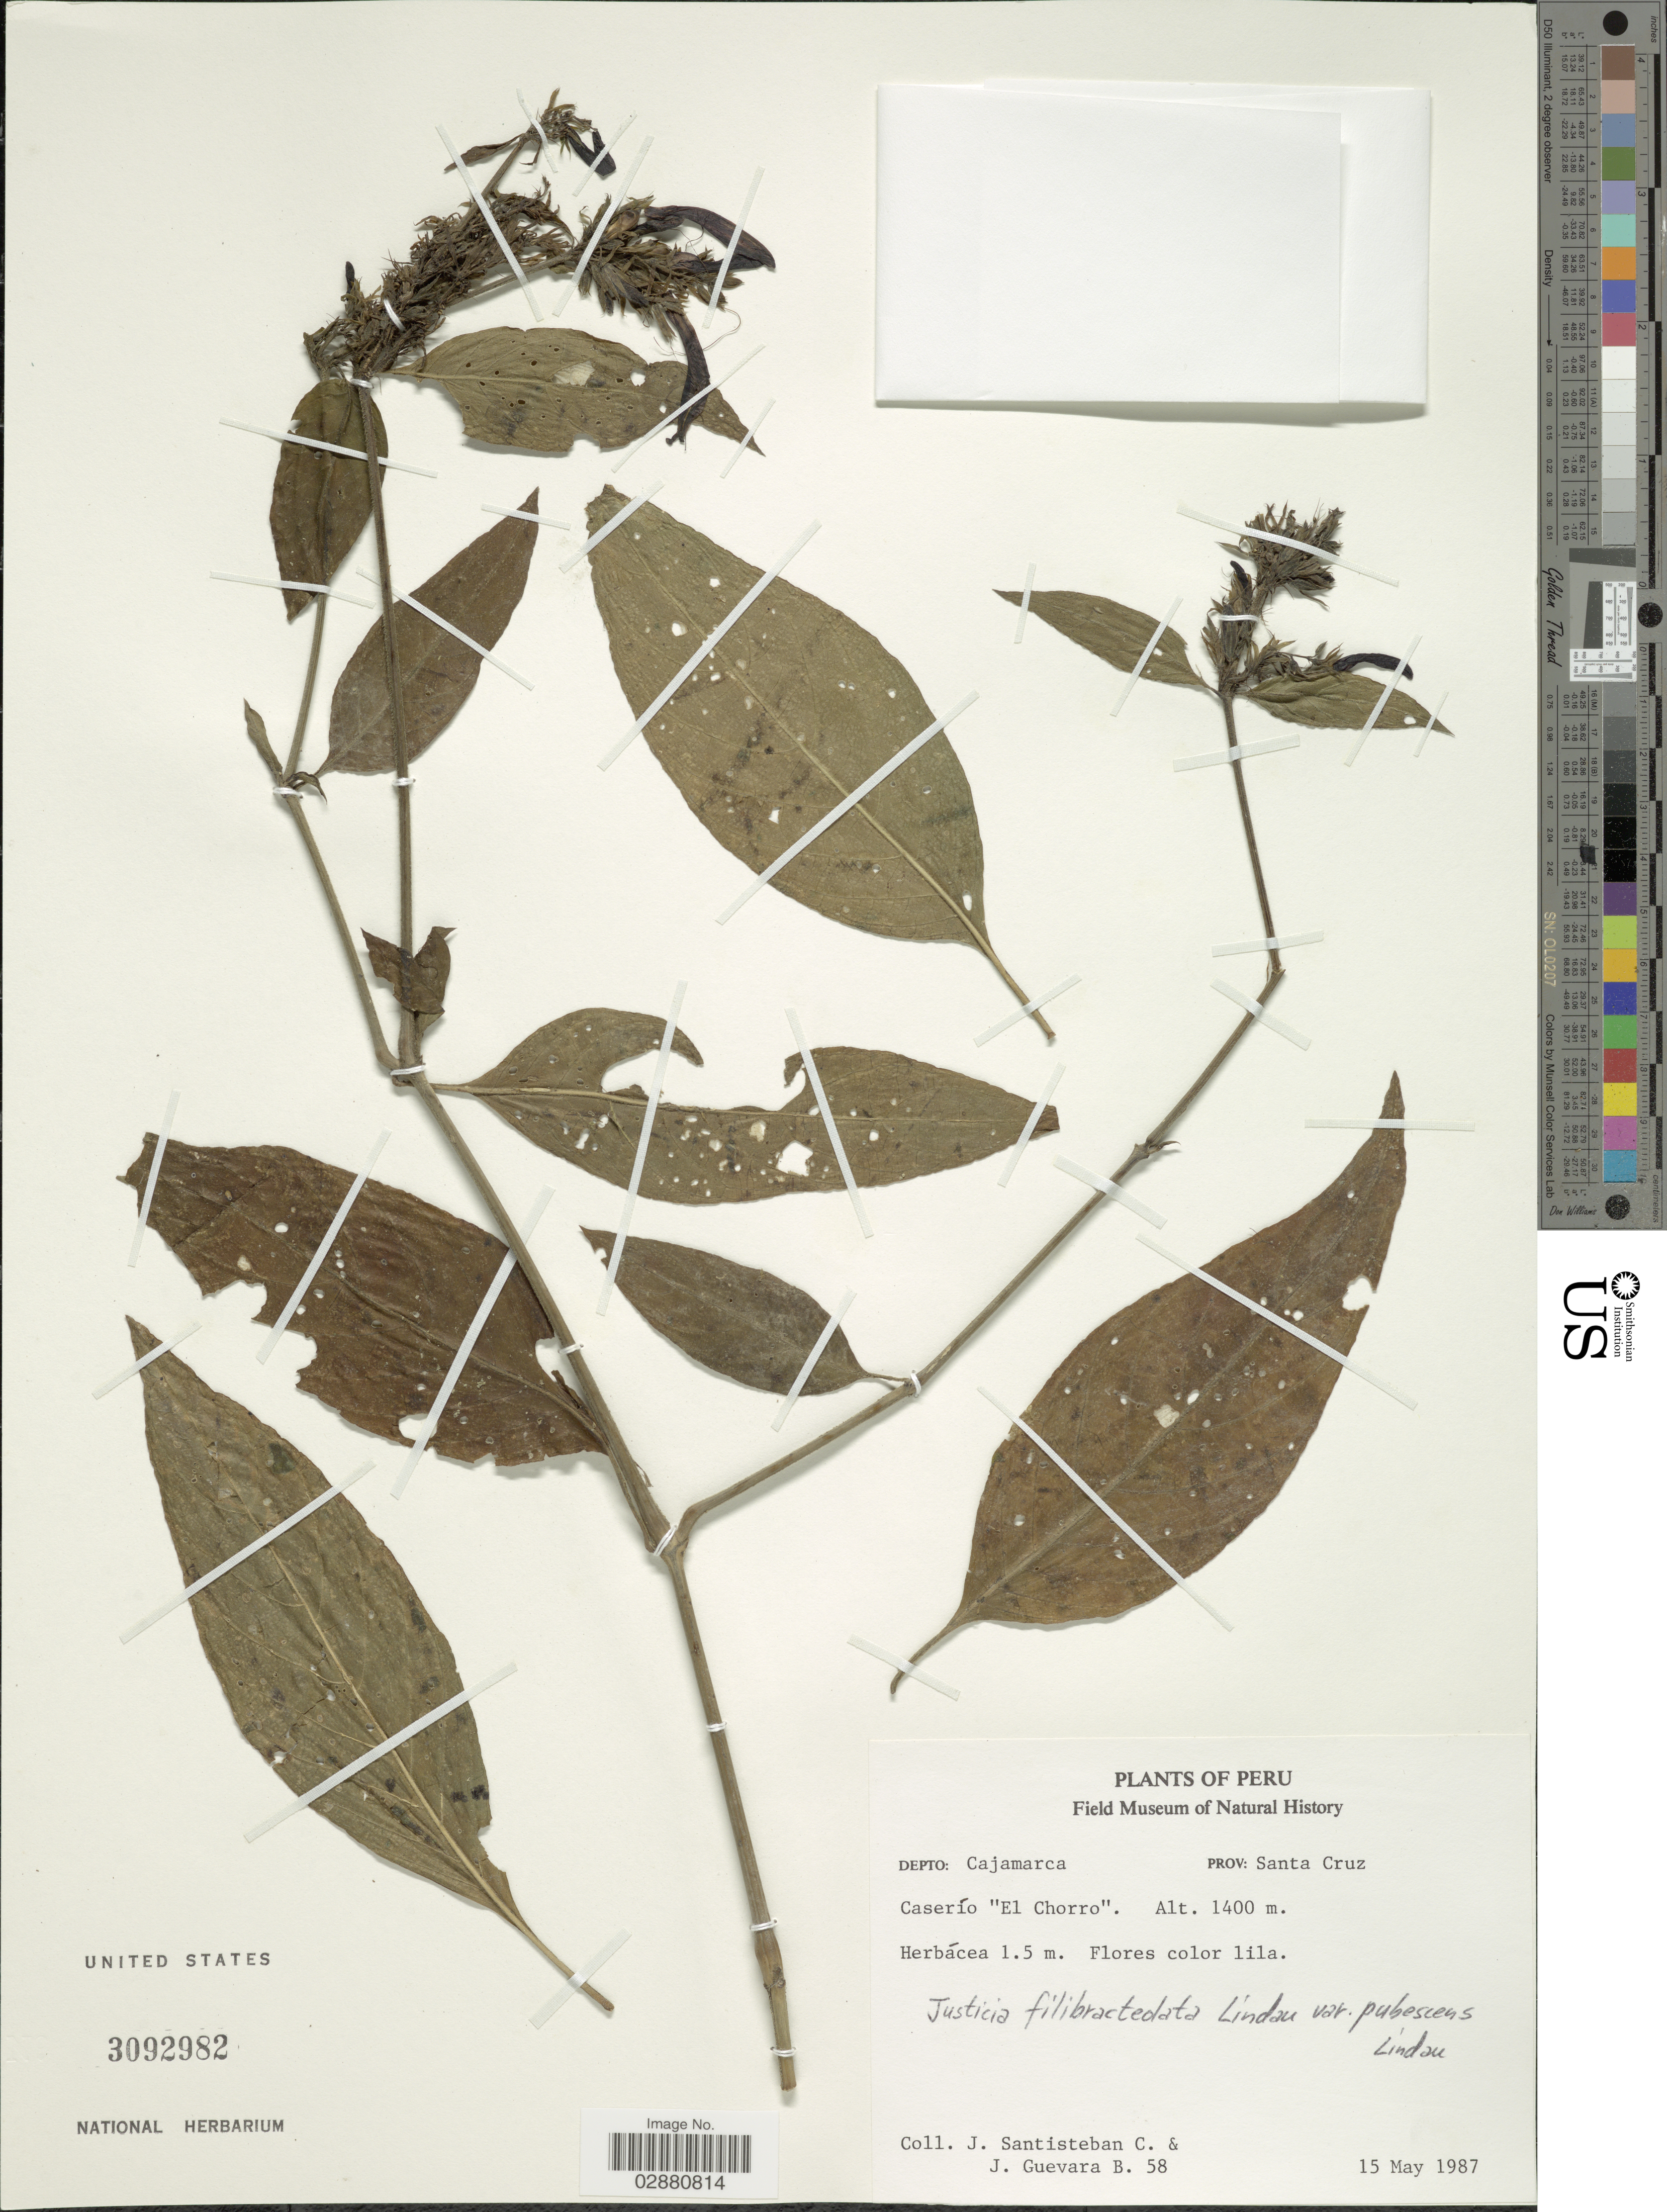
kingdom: Plantae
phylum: Tracheophyta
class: Magnoliopsida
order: Lamiales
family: Acanthaceae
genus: Justicia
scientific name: Justicia secunda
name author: Vahl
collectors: J. Santisteban C. & J. Guevara B.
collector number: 58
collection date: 1987-05-15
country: Peru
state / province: Cajamarca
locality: Depto: Cajamarca. Prov: Santa Cruz. Caserío "El Chorro".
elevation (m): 1400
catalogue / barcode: US 3092982